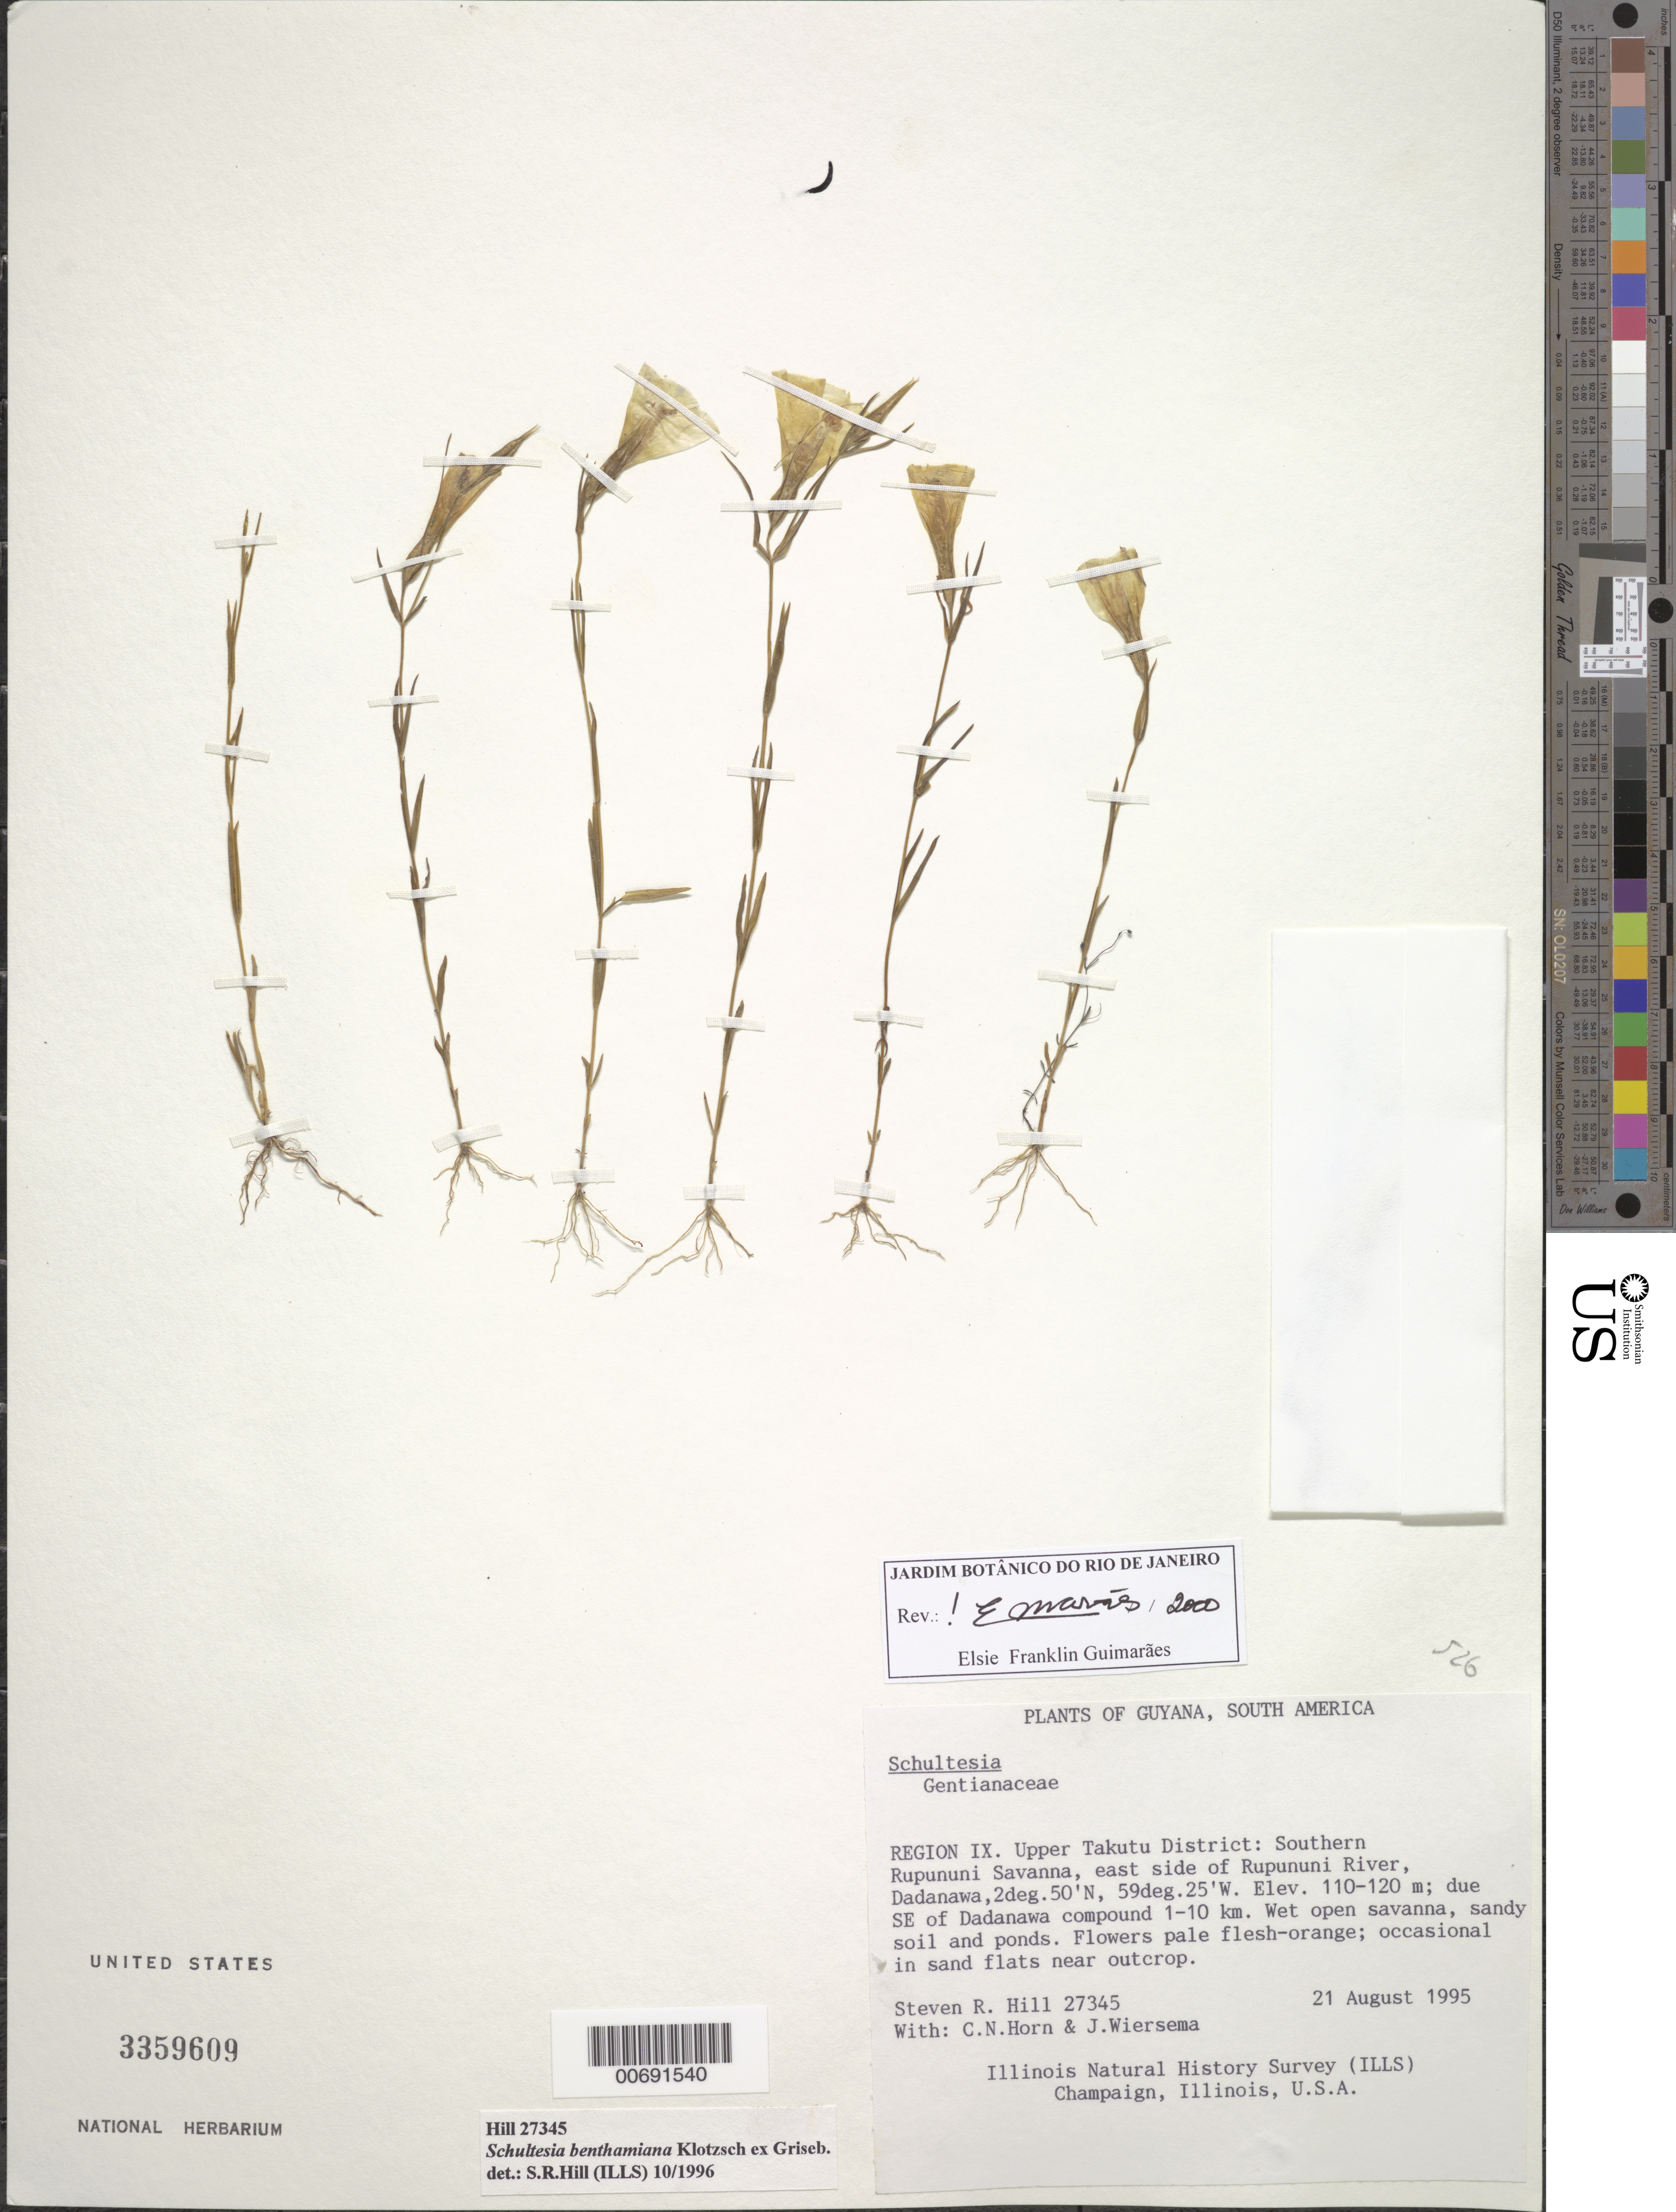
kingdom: Plantae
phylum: Tracheophyta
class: Magnoliopsida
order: Gentianales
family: Gentianaceae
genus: Schultesia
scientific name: Schultesia benthamiana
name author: Klotzsch ex Griseb.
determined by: Hill, Steven R.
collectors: S. R. Hill, C. N. Horn & J. H. Wiersema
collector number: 27345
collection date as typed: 21-Aug-95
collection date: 1995-08-21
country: Guyana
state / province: U. Takutu-U. Essequibo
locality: Dadanawa, southern Rupununi Savanna, E side of Rupununi R.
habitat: Wet open savanna, sandy soil and ponds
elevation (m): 110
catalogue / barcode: US 3359609